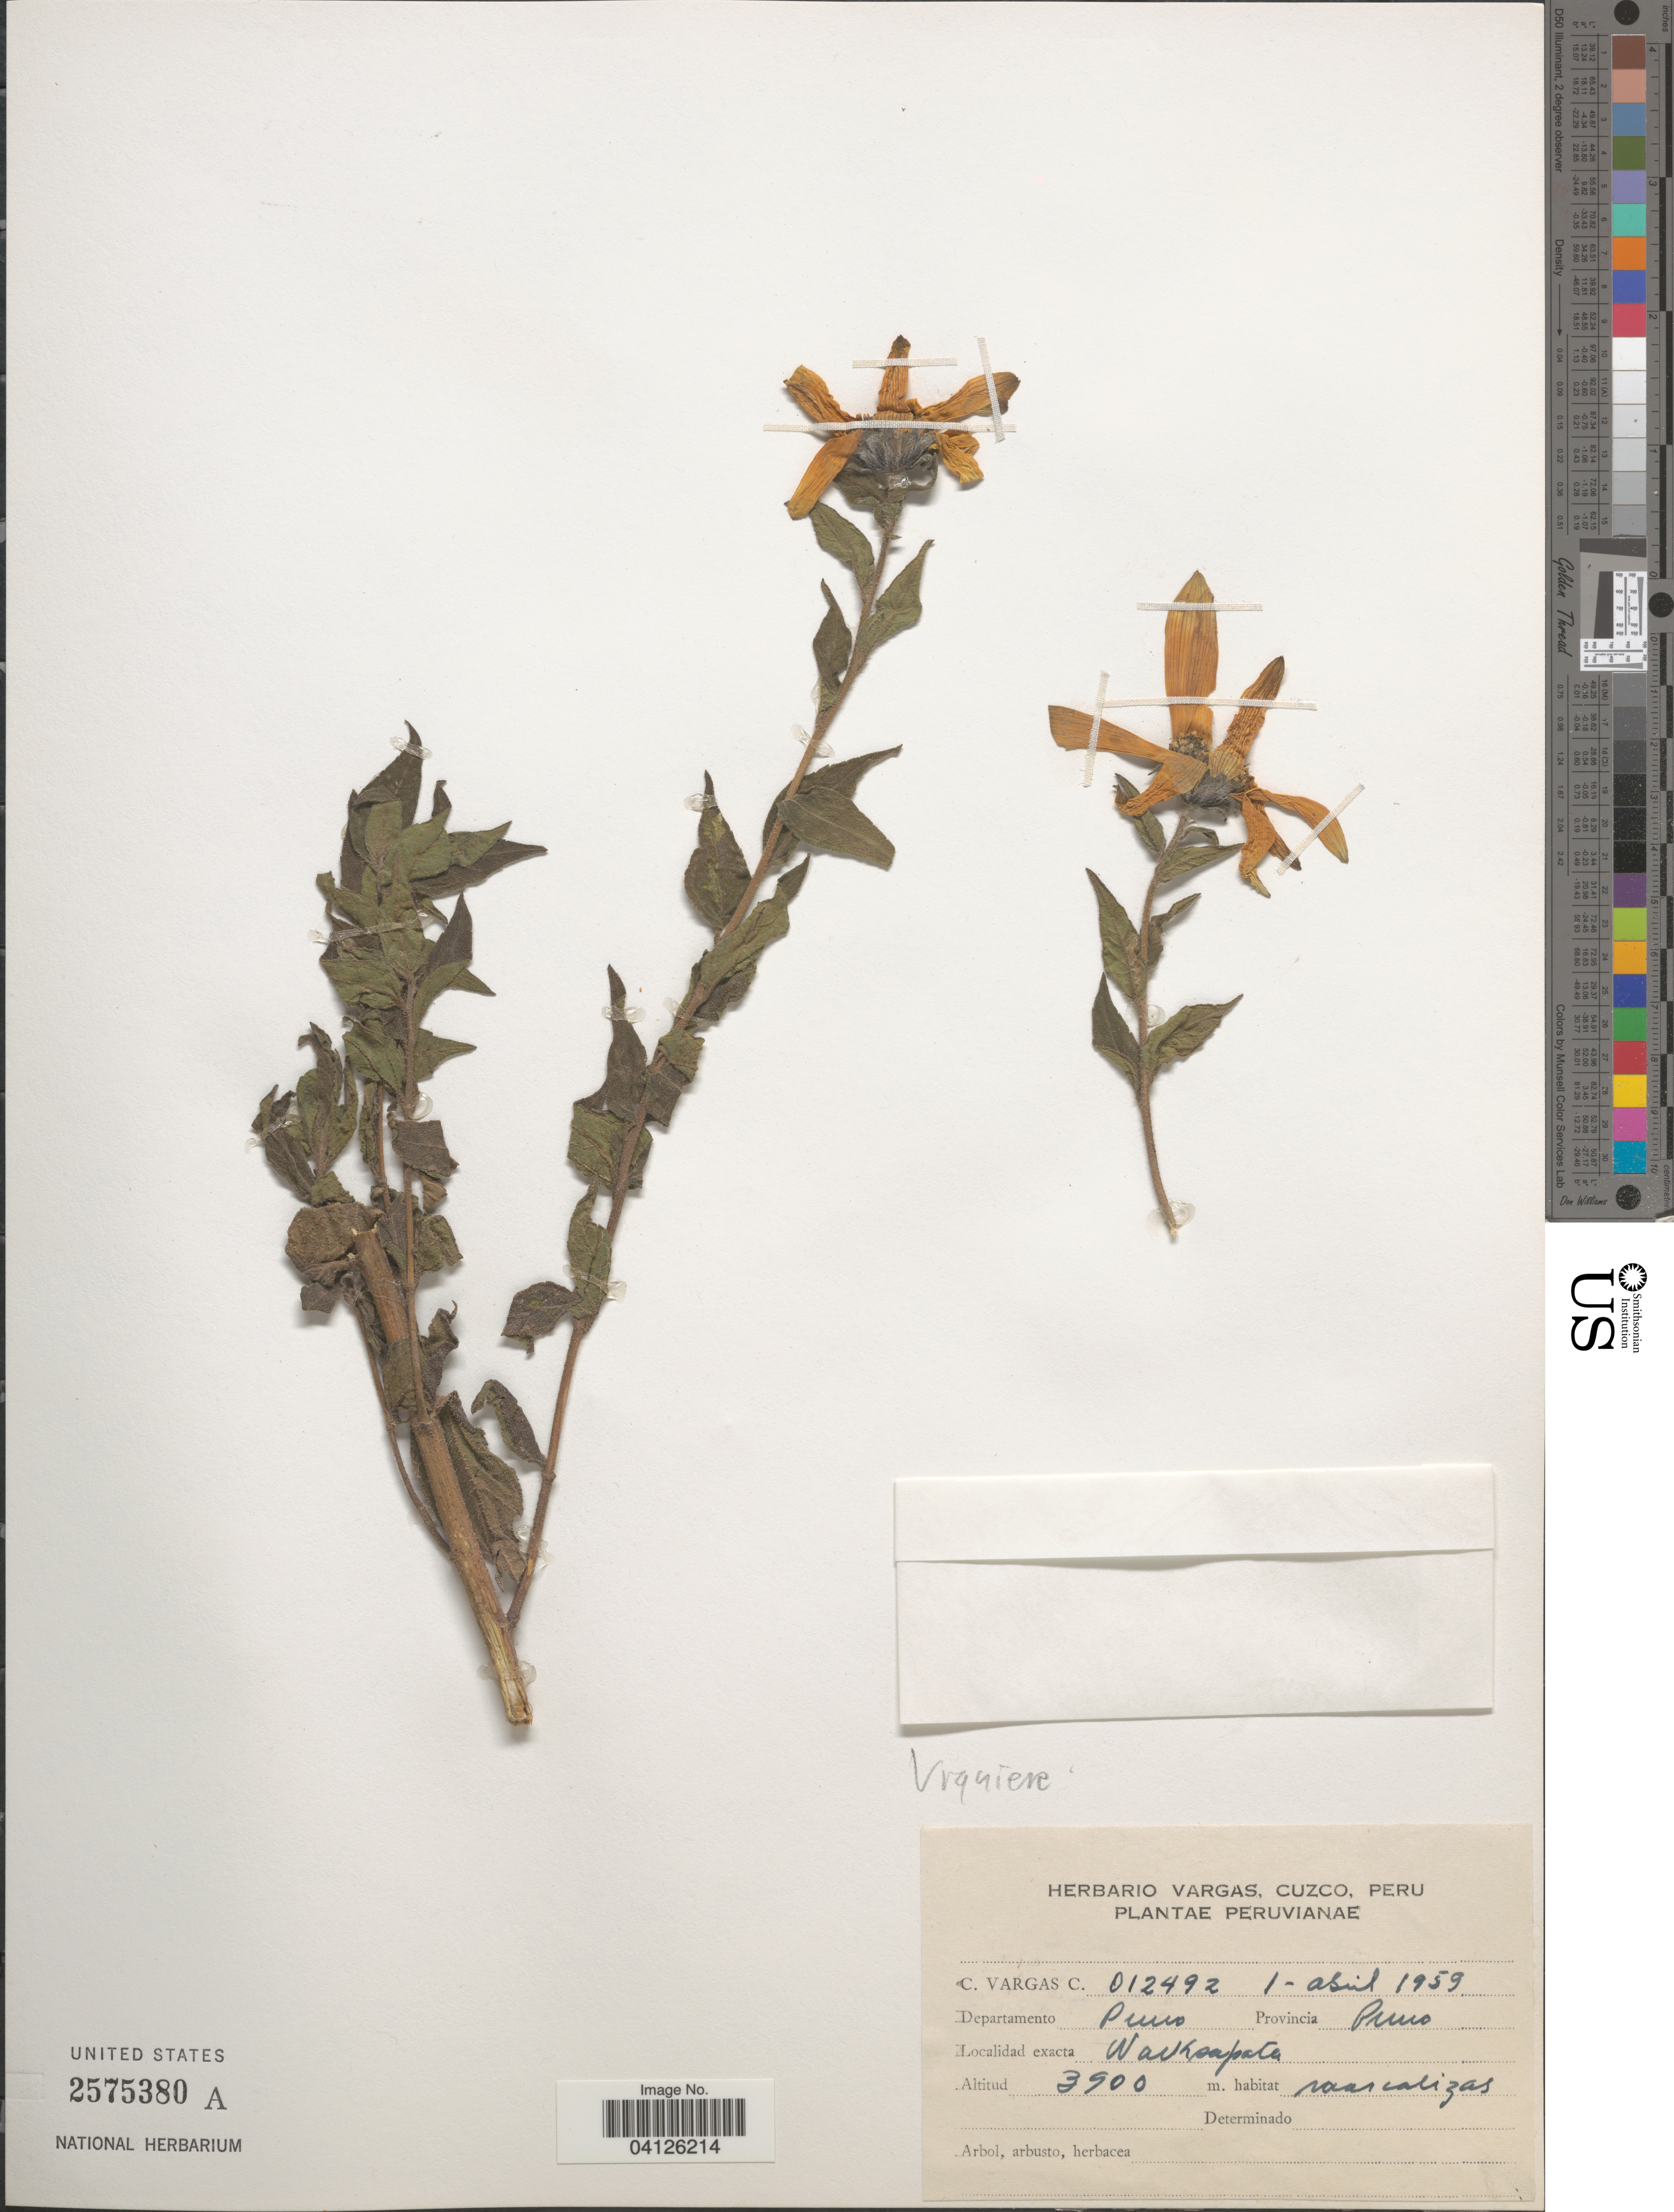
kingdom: Plantae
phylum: Tracheophyta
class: Magnoliopsida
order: Asterales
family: Asteraceae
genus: Viguiera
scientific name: Viguiera sp.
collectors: C. Vargas Calderón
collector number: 012492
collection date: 1959-04-01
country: Peru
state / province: Puno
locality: Peruvianae. Departamento Puno Provincia Puno. Wacksapata [interpreted].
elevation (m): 3900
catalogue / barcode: US 2575380A